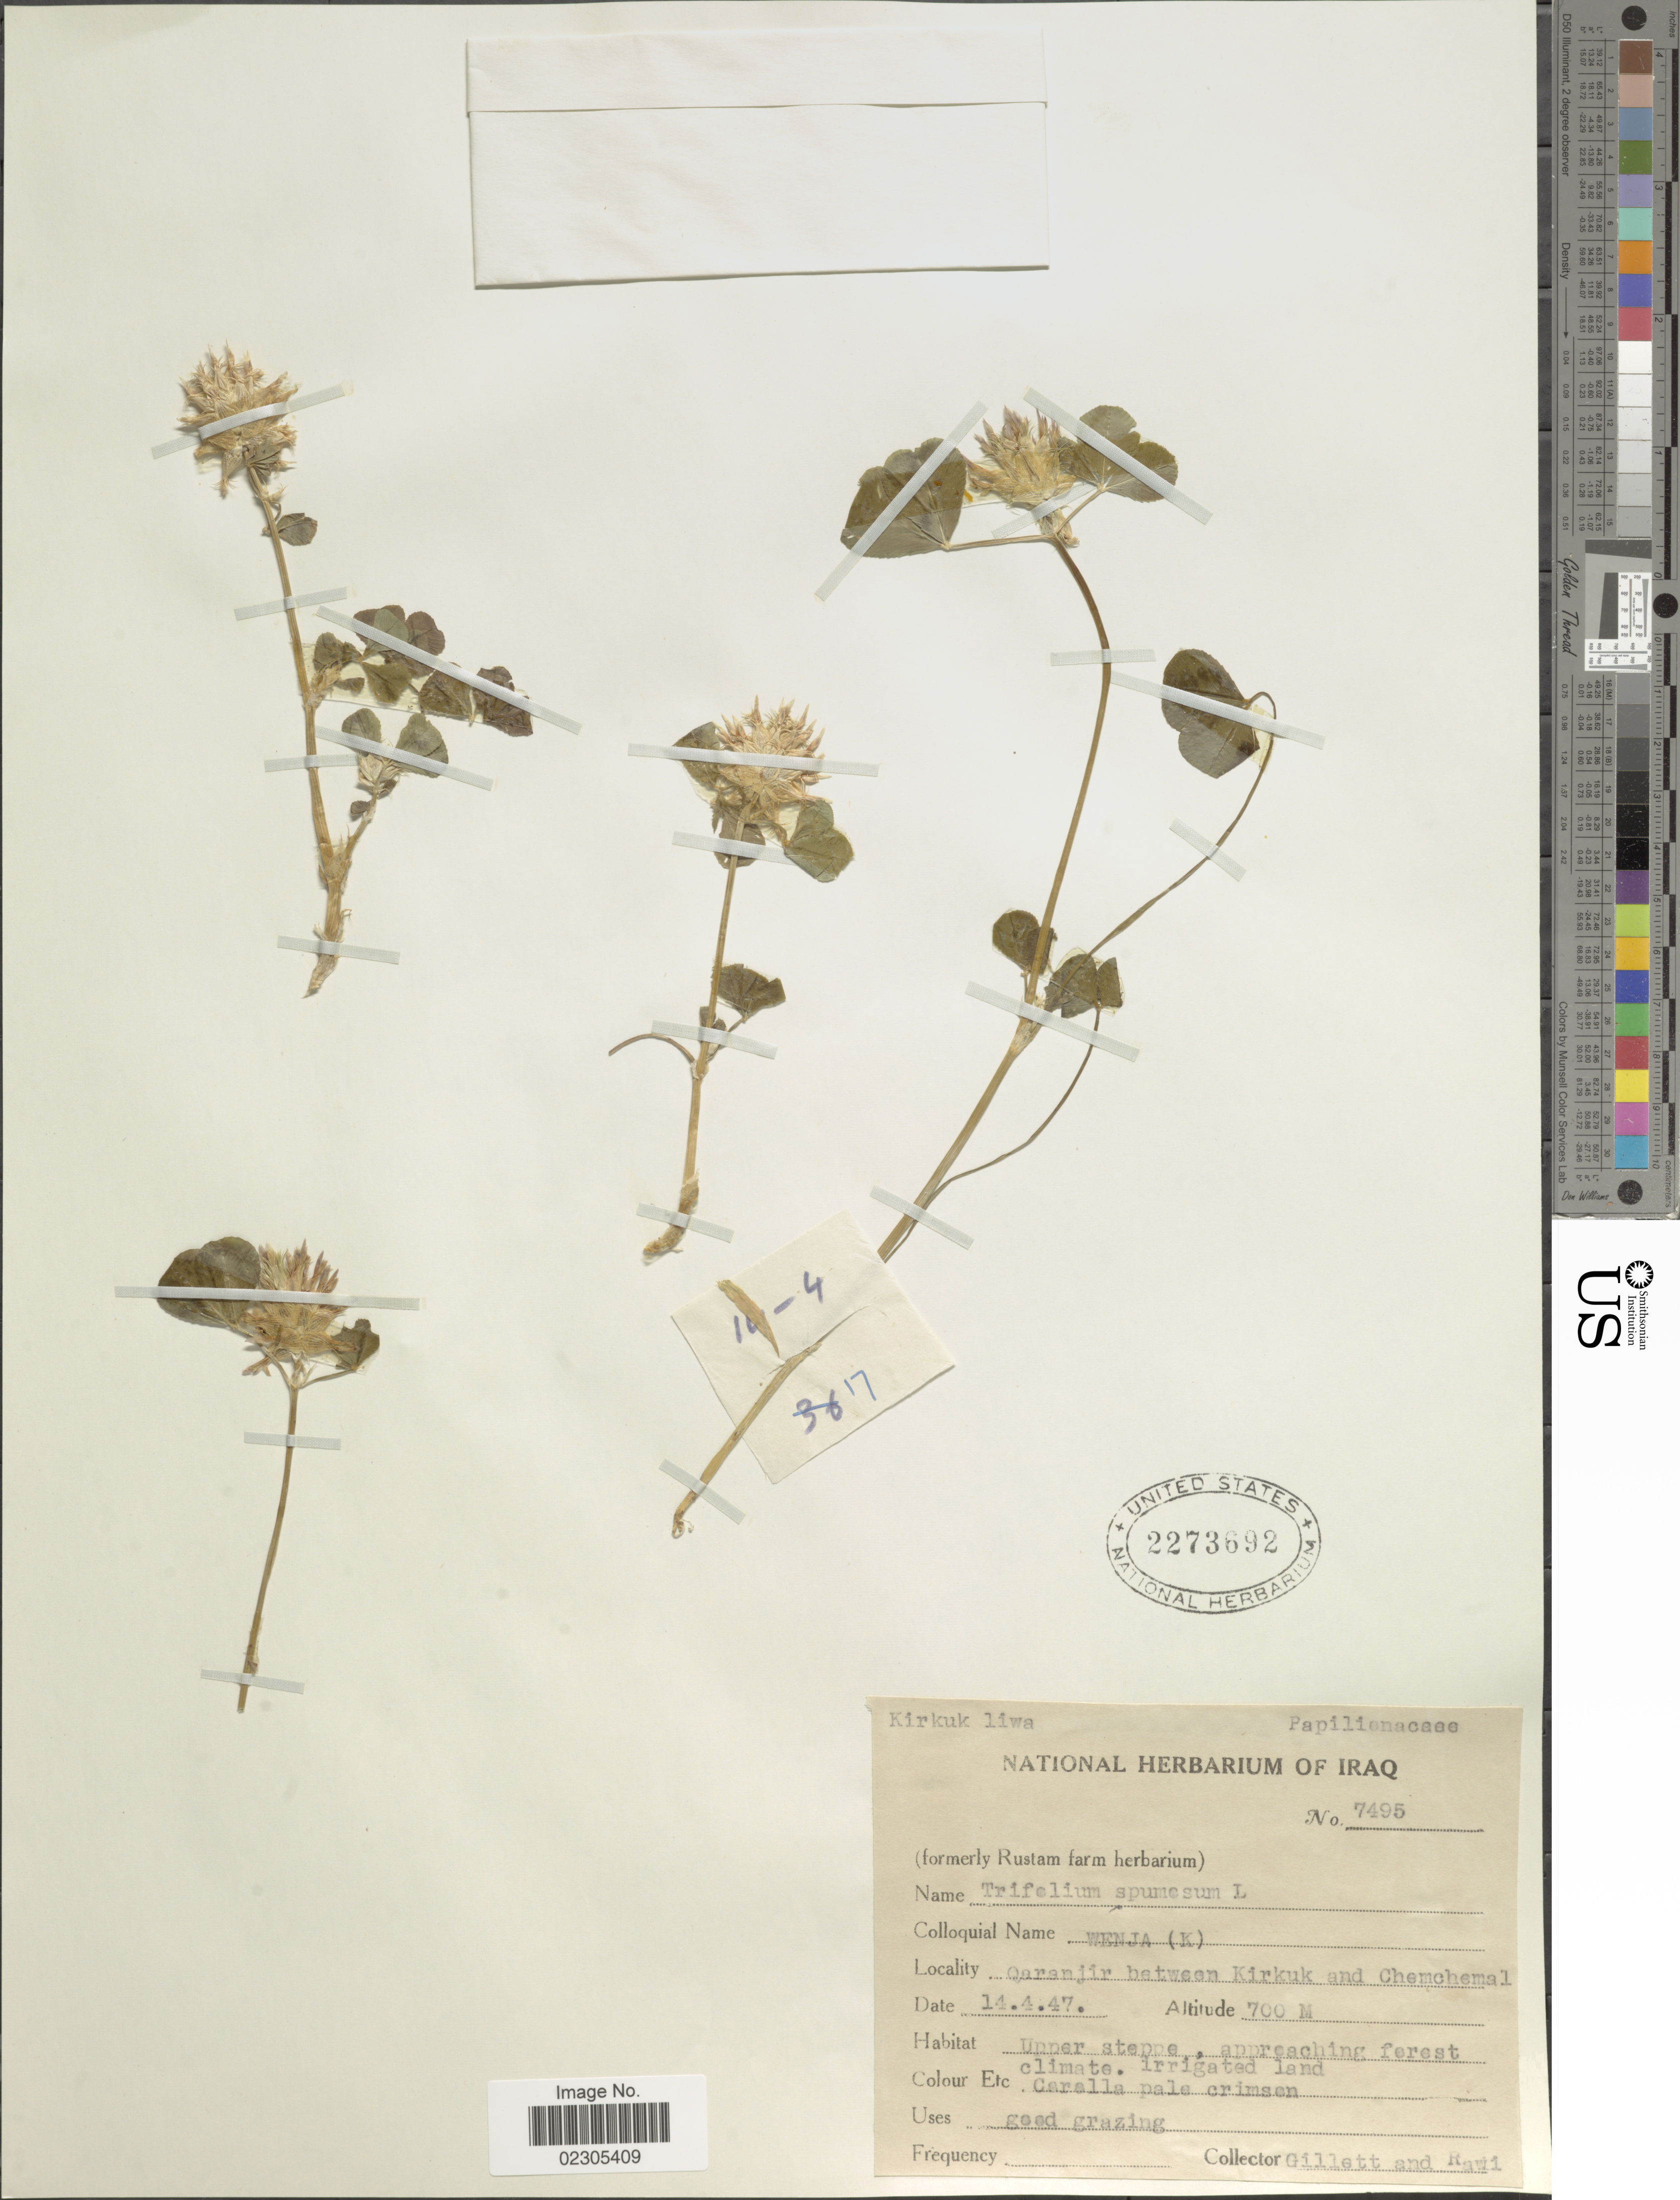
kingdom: Plantae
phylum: Tracheophyta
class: Magnoliopsida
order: Fabales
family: Fabaceae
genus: Trifolium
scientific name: Trifolium spumosum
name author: L.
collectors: Gillett, -- & -. Rawi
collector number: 7495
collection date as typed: Transcribed d/m/y: 14/4/47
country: Iraq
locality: Qaranjir between Kirkuk and Chemchemal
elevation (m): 700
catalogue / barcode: US 2273692